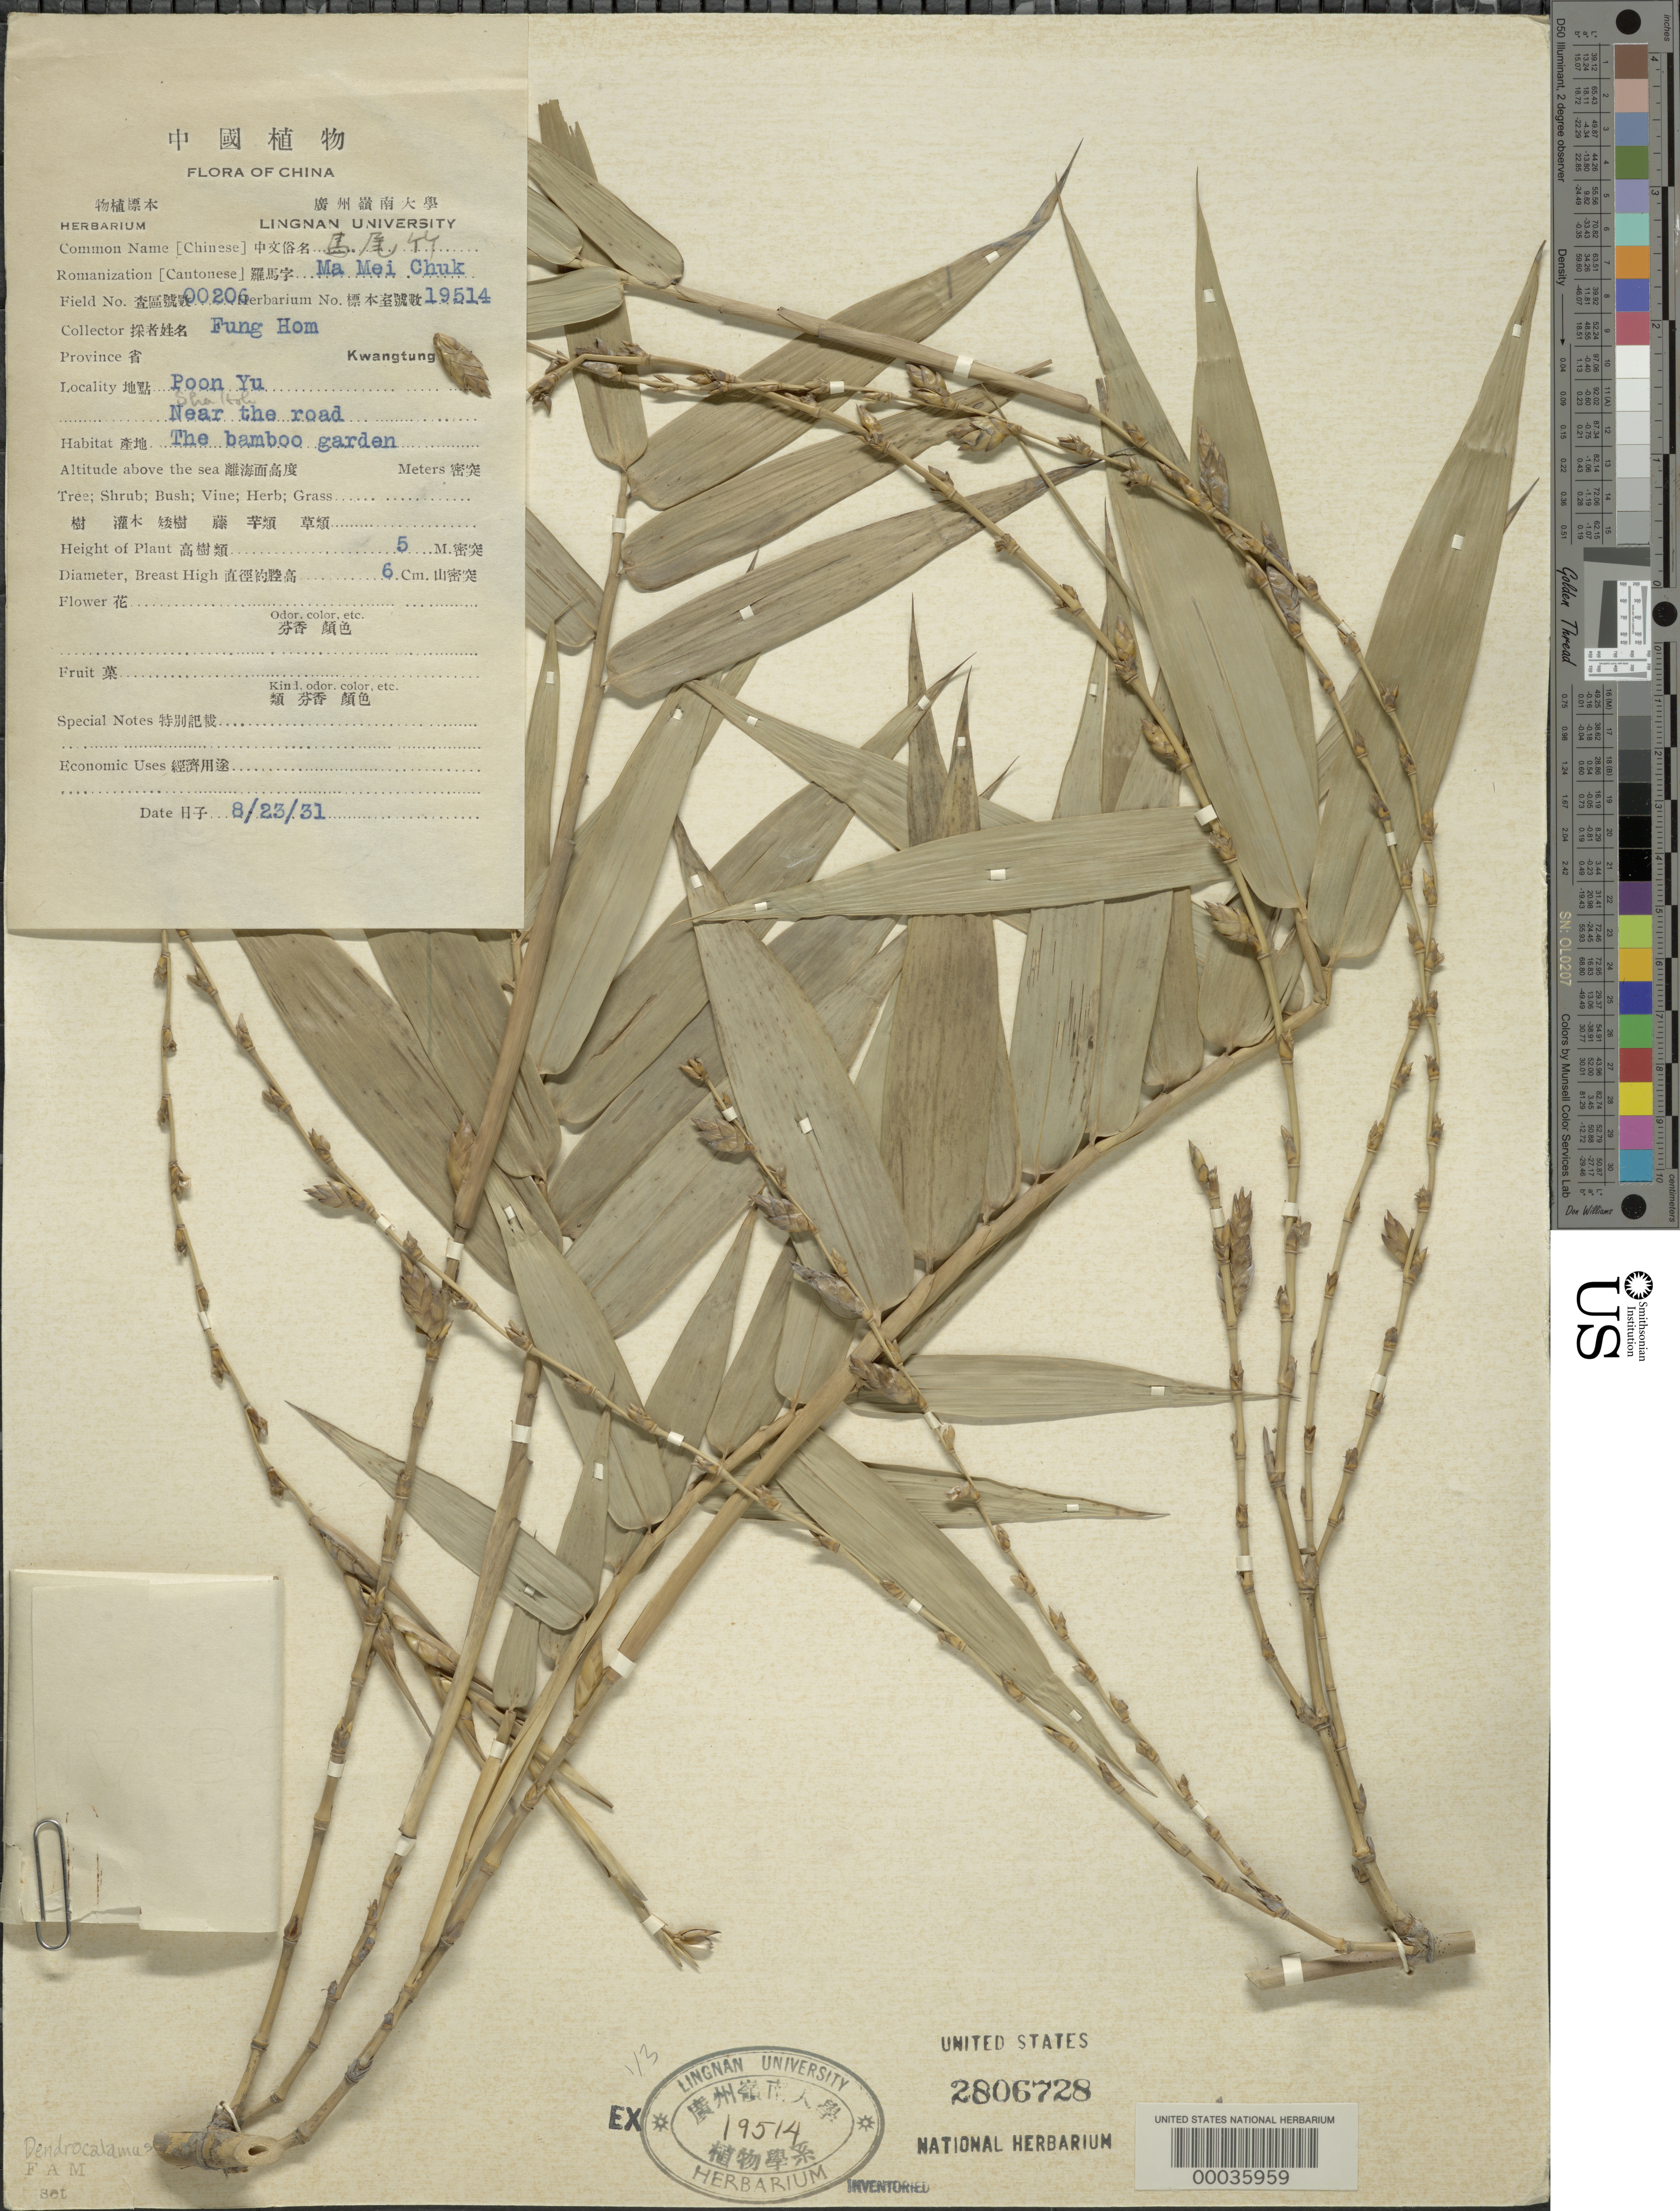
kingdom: Plantae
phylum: Tracheophyta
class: Liliopsida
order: Poales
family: Poaceae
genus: Dendrocalamus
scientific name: Dendrocalamus sp.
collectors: H. L. Fung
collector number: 206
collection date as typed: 23 Aug 1931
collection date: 1931-08-23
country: China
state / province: Guangdong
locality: Poon yu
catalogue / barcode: US 2806728